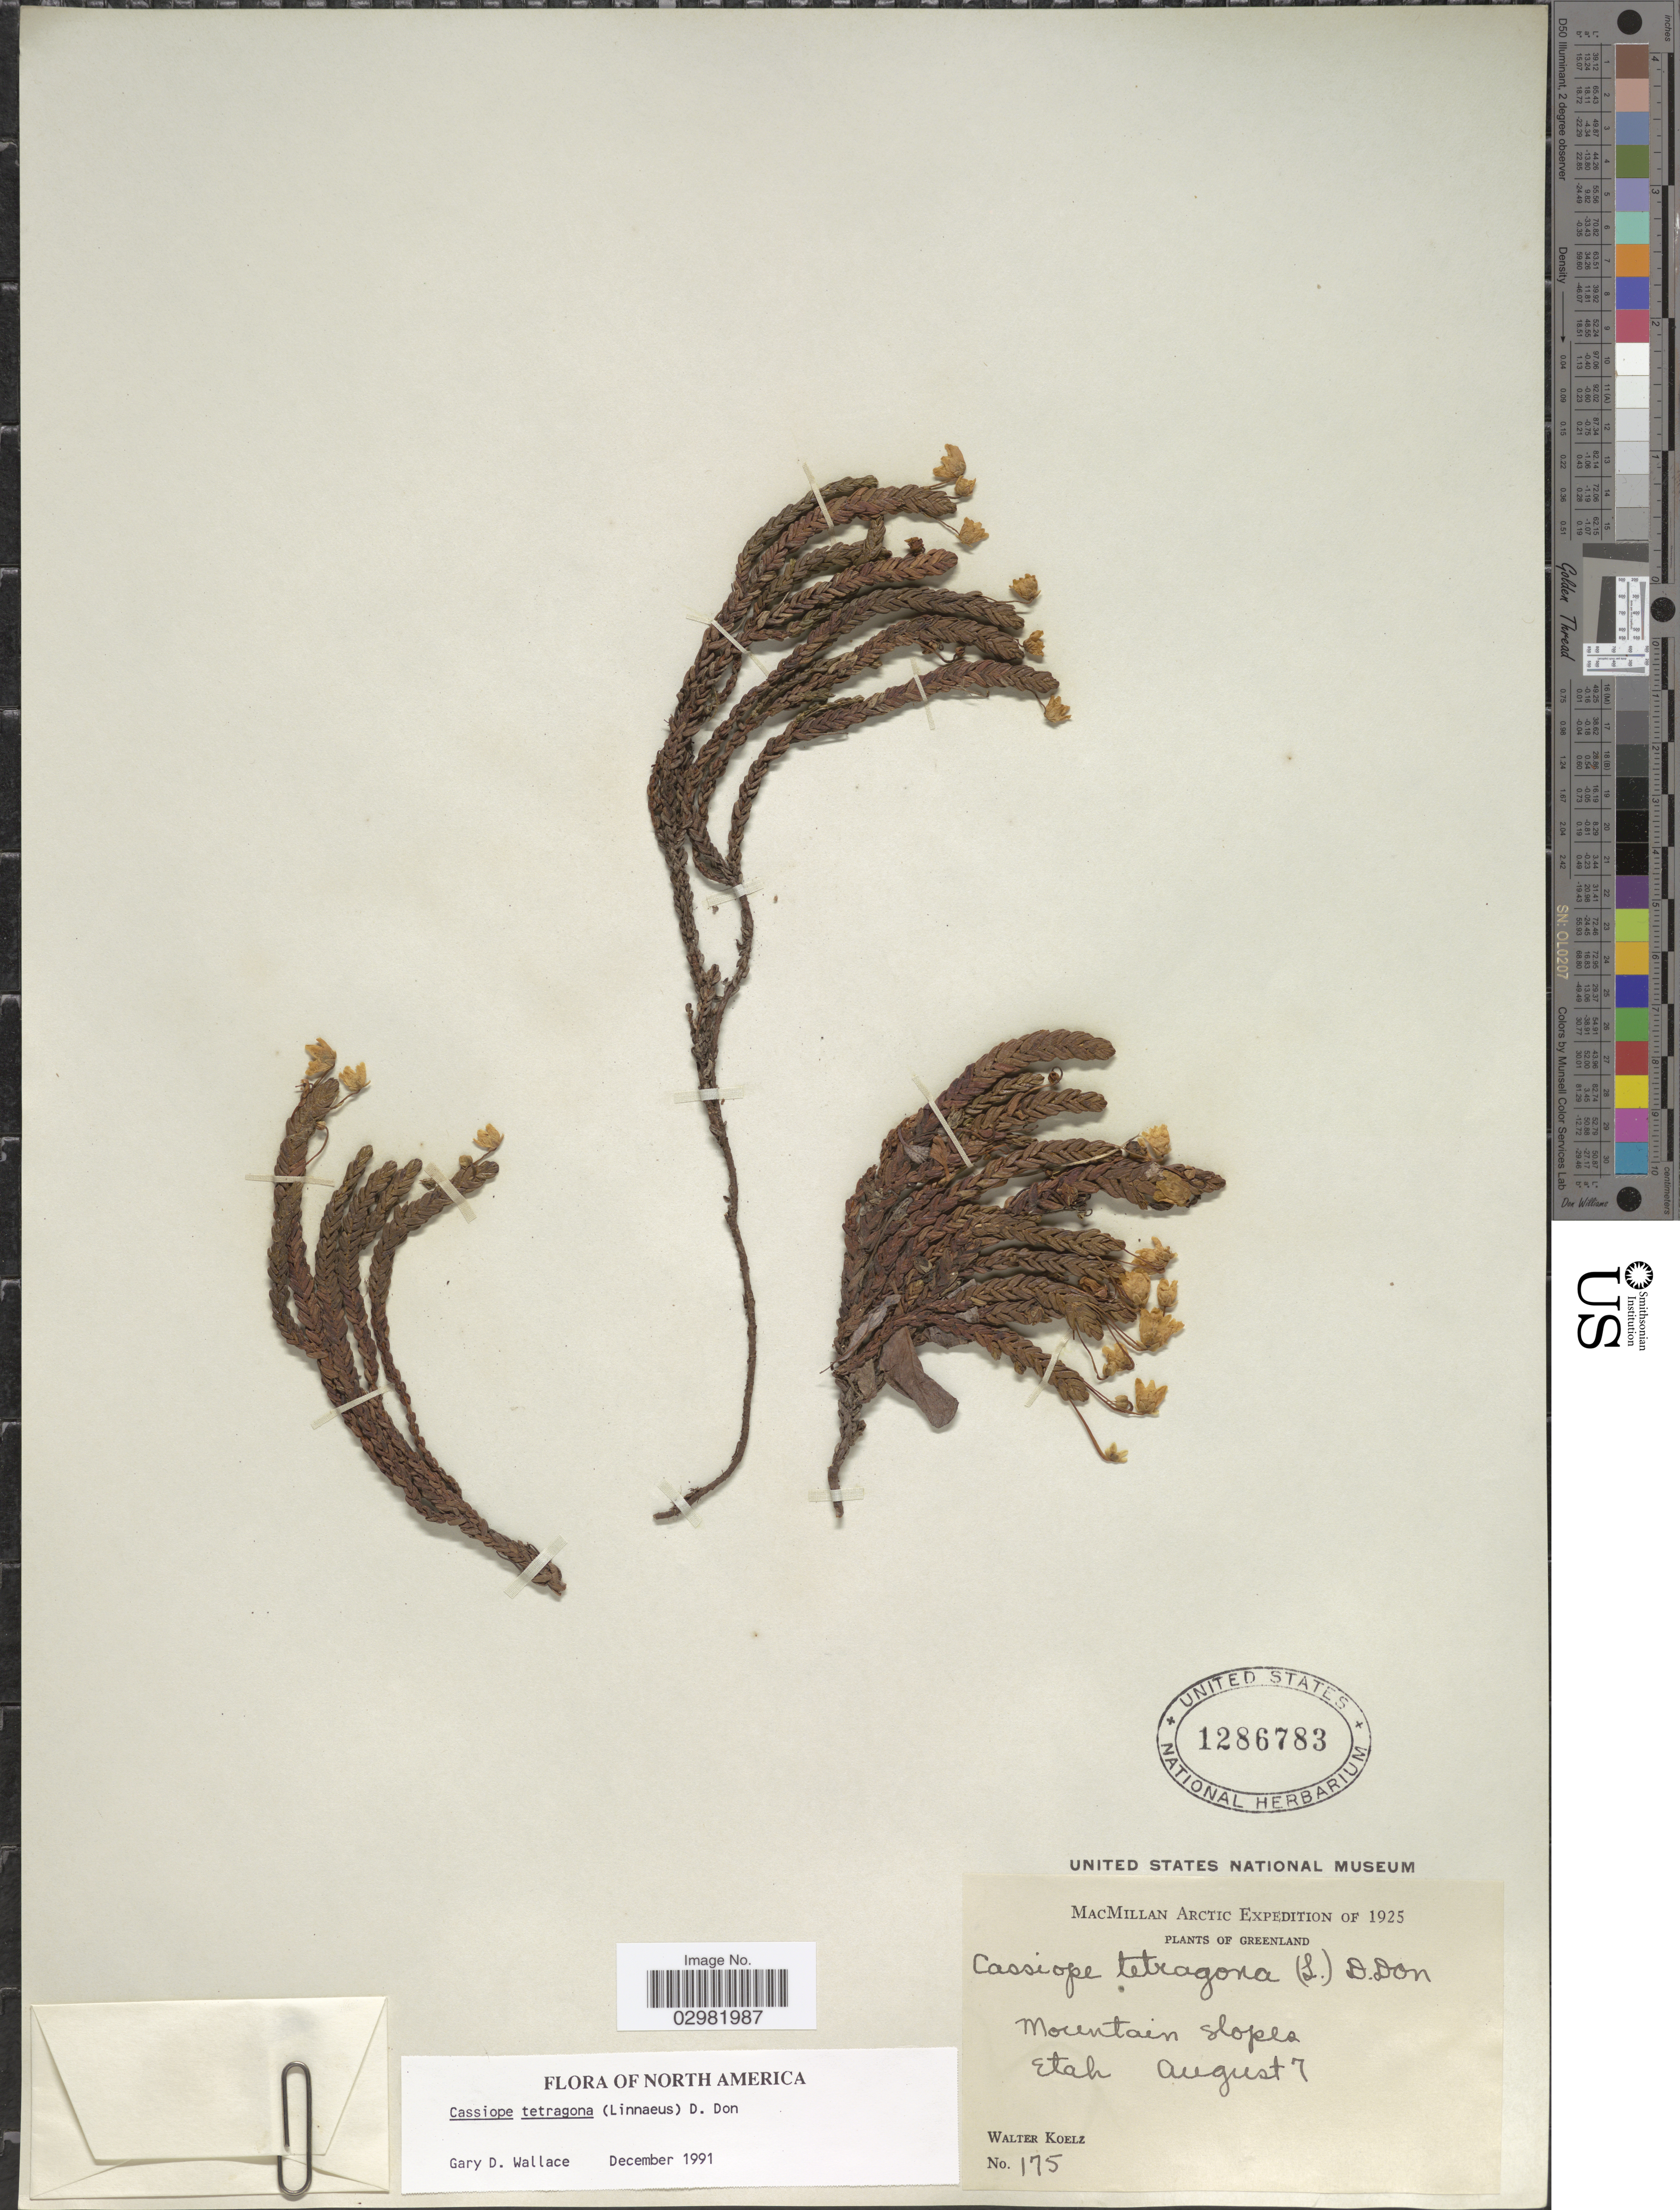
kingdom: Plantae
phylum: Tracheophyta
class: Magnoliopsida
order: Ericales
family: Ericaceae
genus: Cassiope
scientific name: Cassiope tetragona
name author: (L.) D. Don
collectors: W. N. Koelz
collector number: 175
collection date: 1925-08-07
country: Greenland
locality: MacMillan Arctic, Etah.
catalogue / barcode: US 1286783